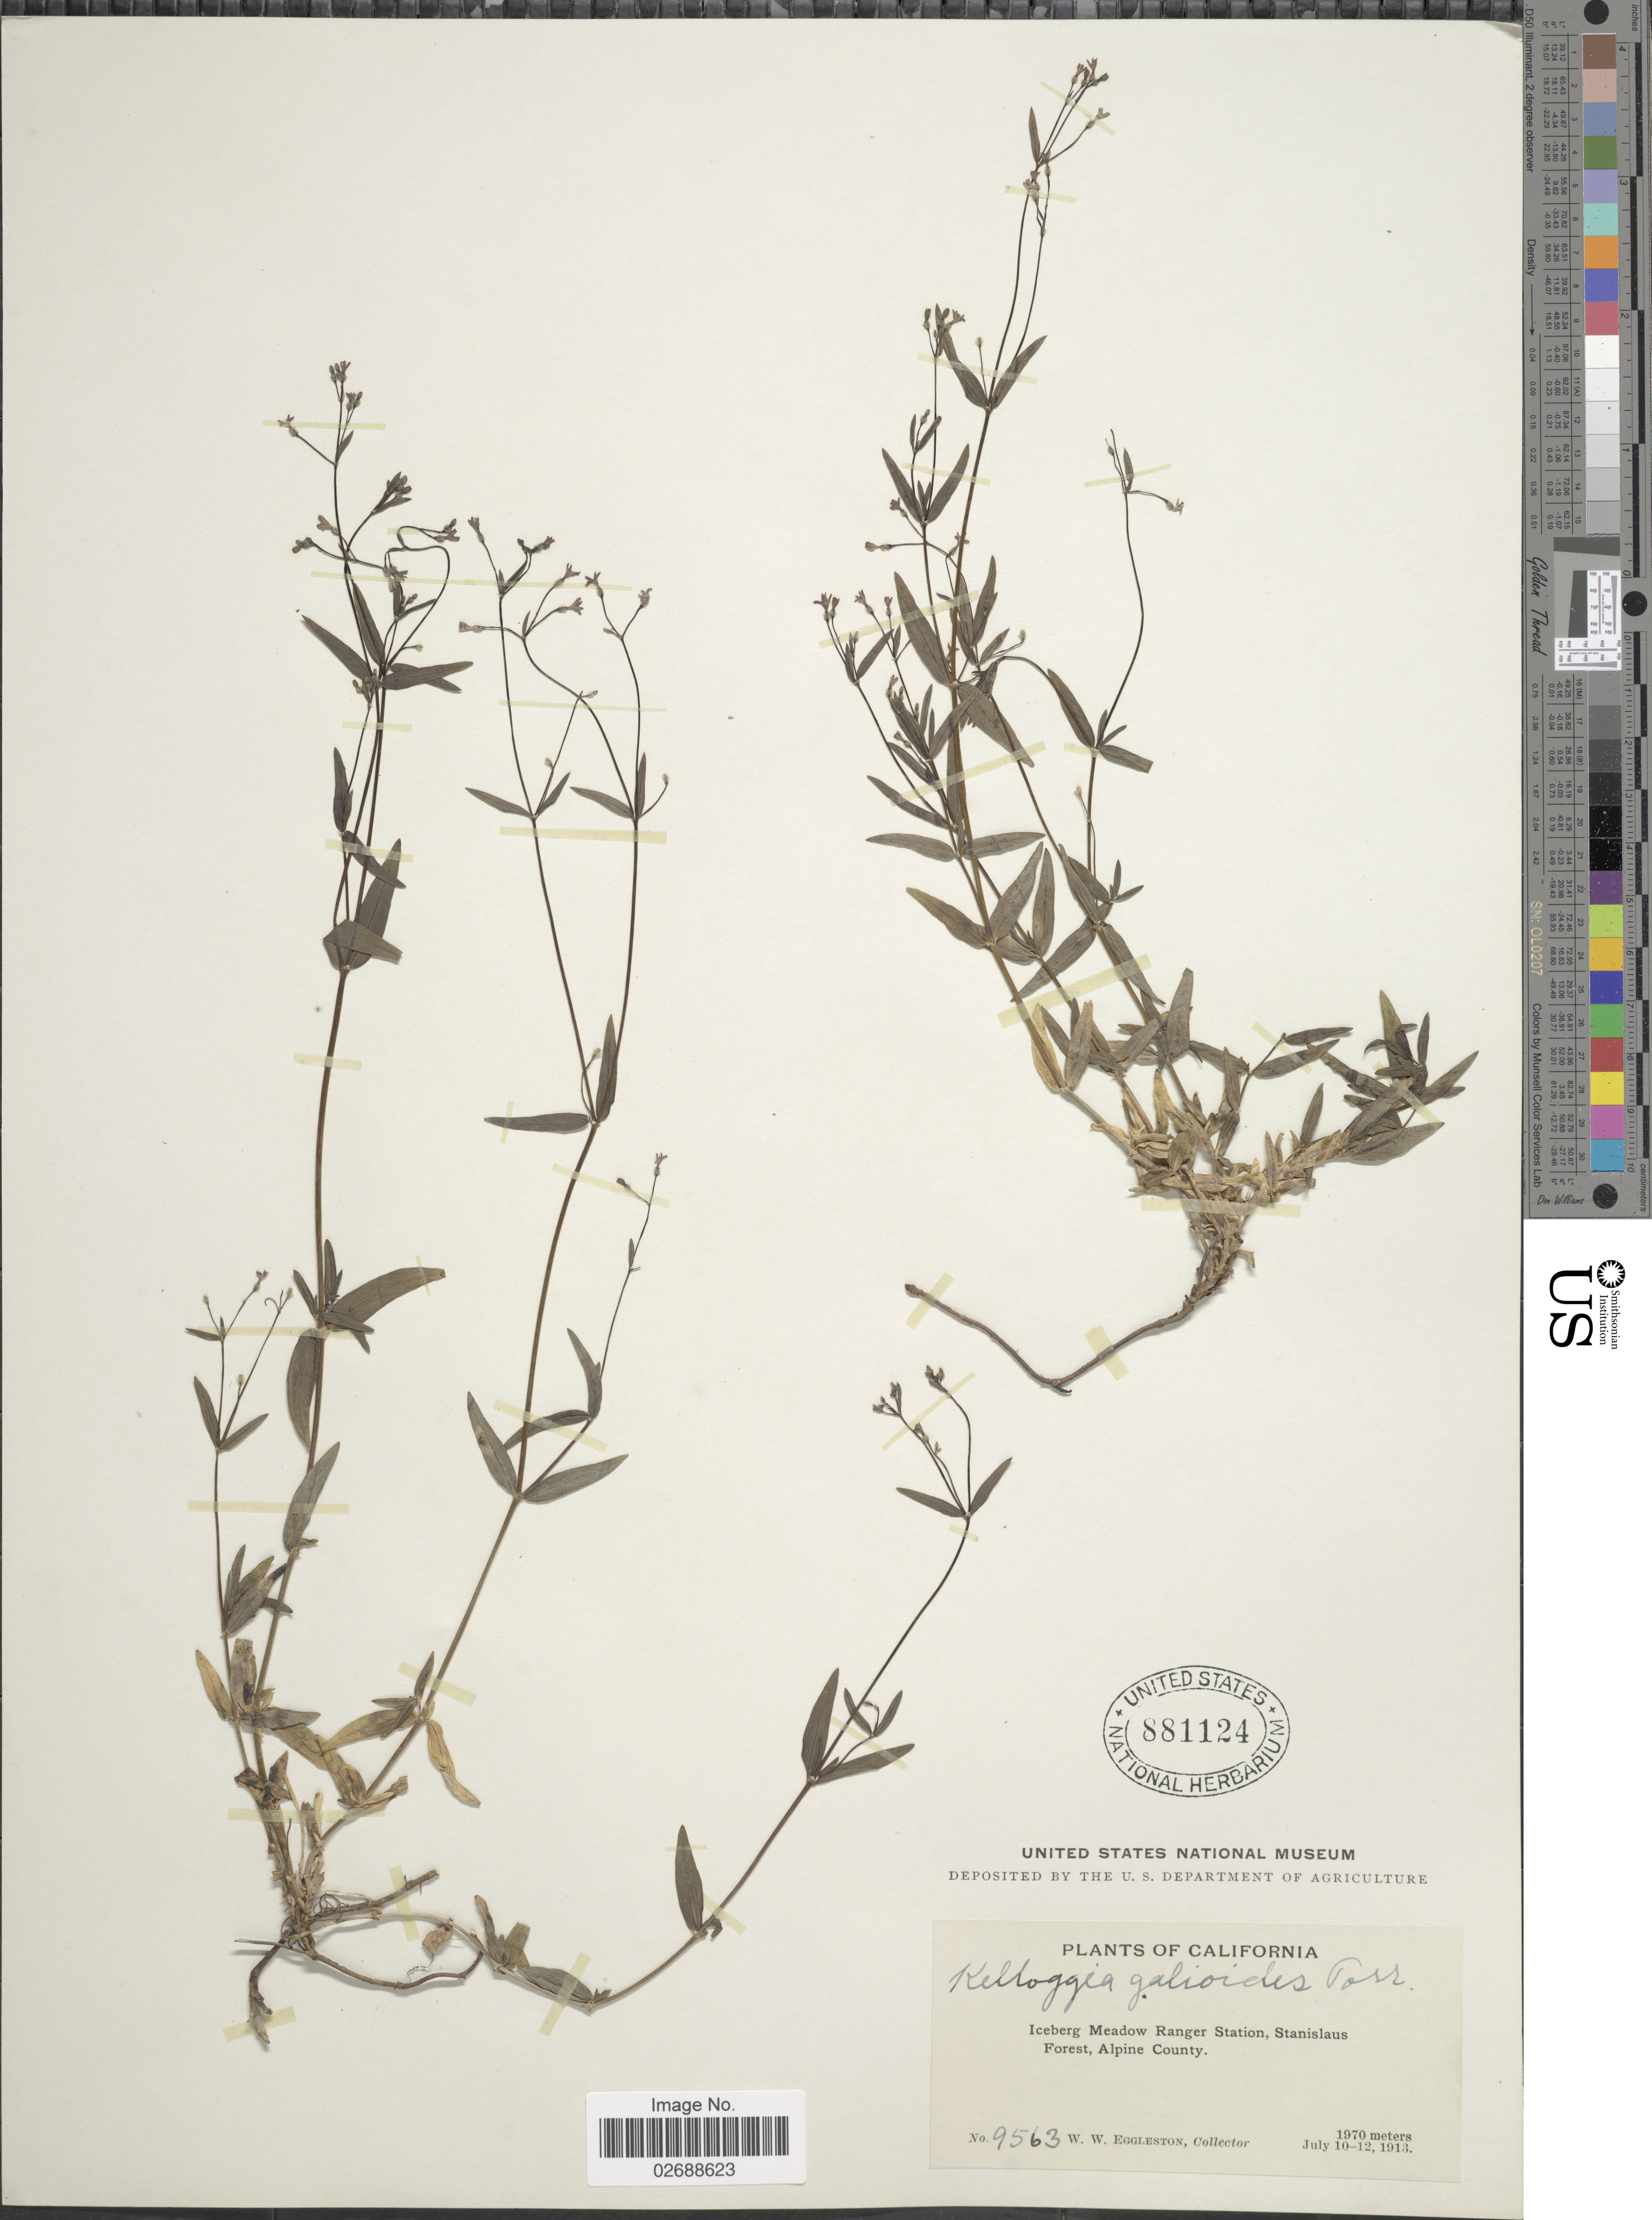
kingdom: Plantae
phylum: Tracheophyta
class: Magnoliopsida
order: Gentianales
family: Rubiaceae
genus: Kelloggia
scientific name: Kelloggia galioides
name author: Torr.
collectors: W. W. Eggleston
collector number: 9563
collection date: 1913-07-10/1913-07-12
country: United States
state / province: California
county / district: Alpine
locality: Iceberg Meadow Ranger Station, Stanislaus Forest, Alpine County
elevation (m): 1970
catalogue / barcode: US 881124